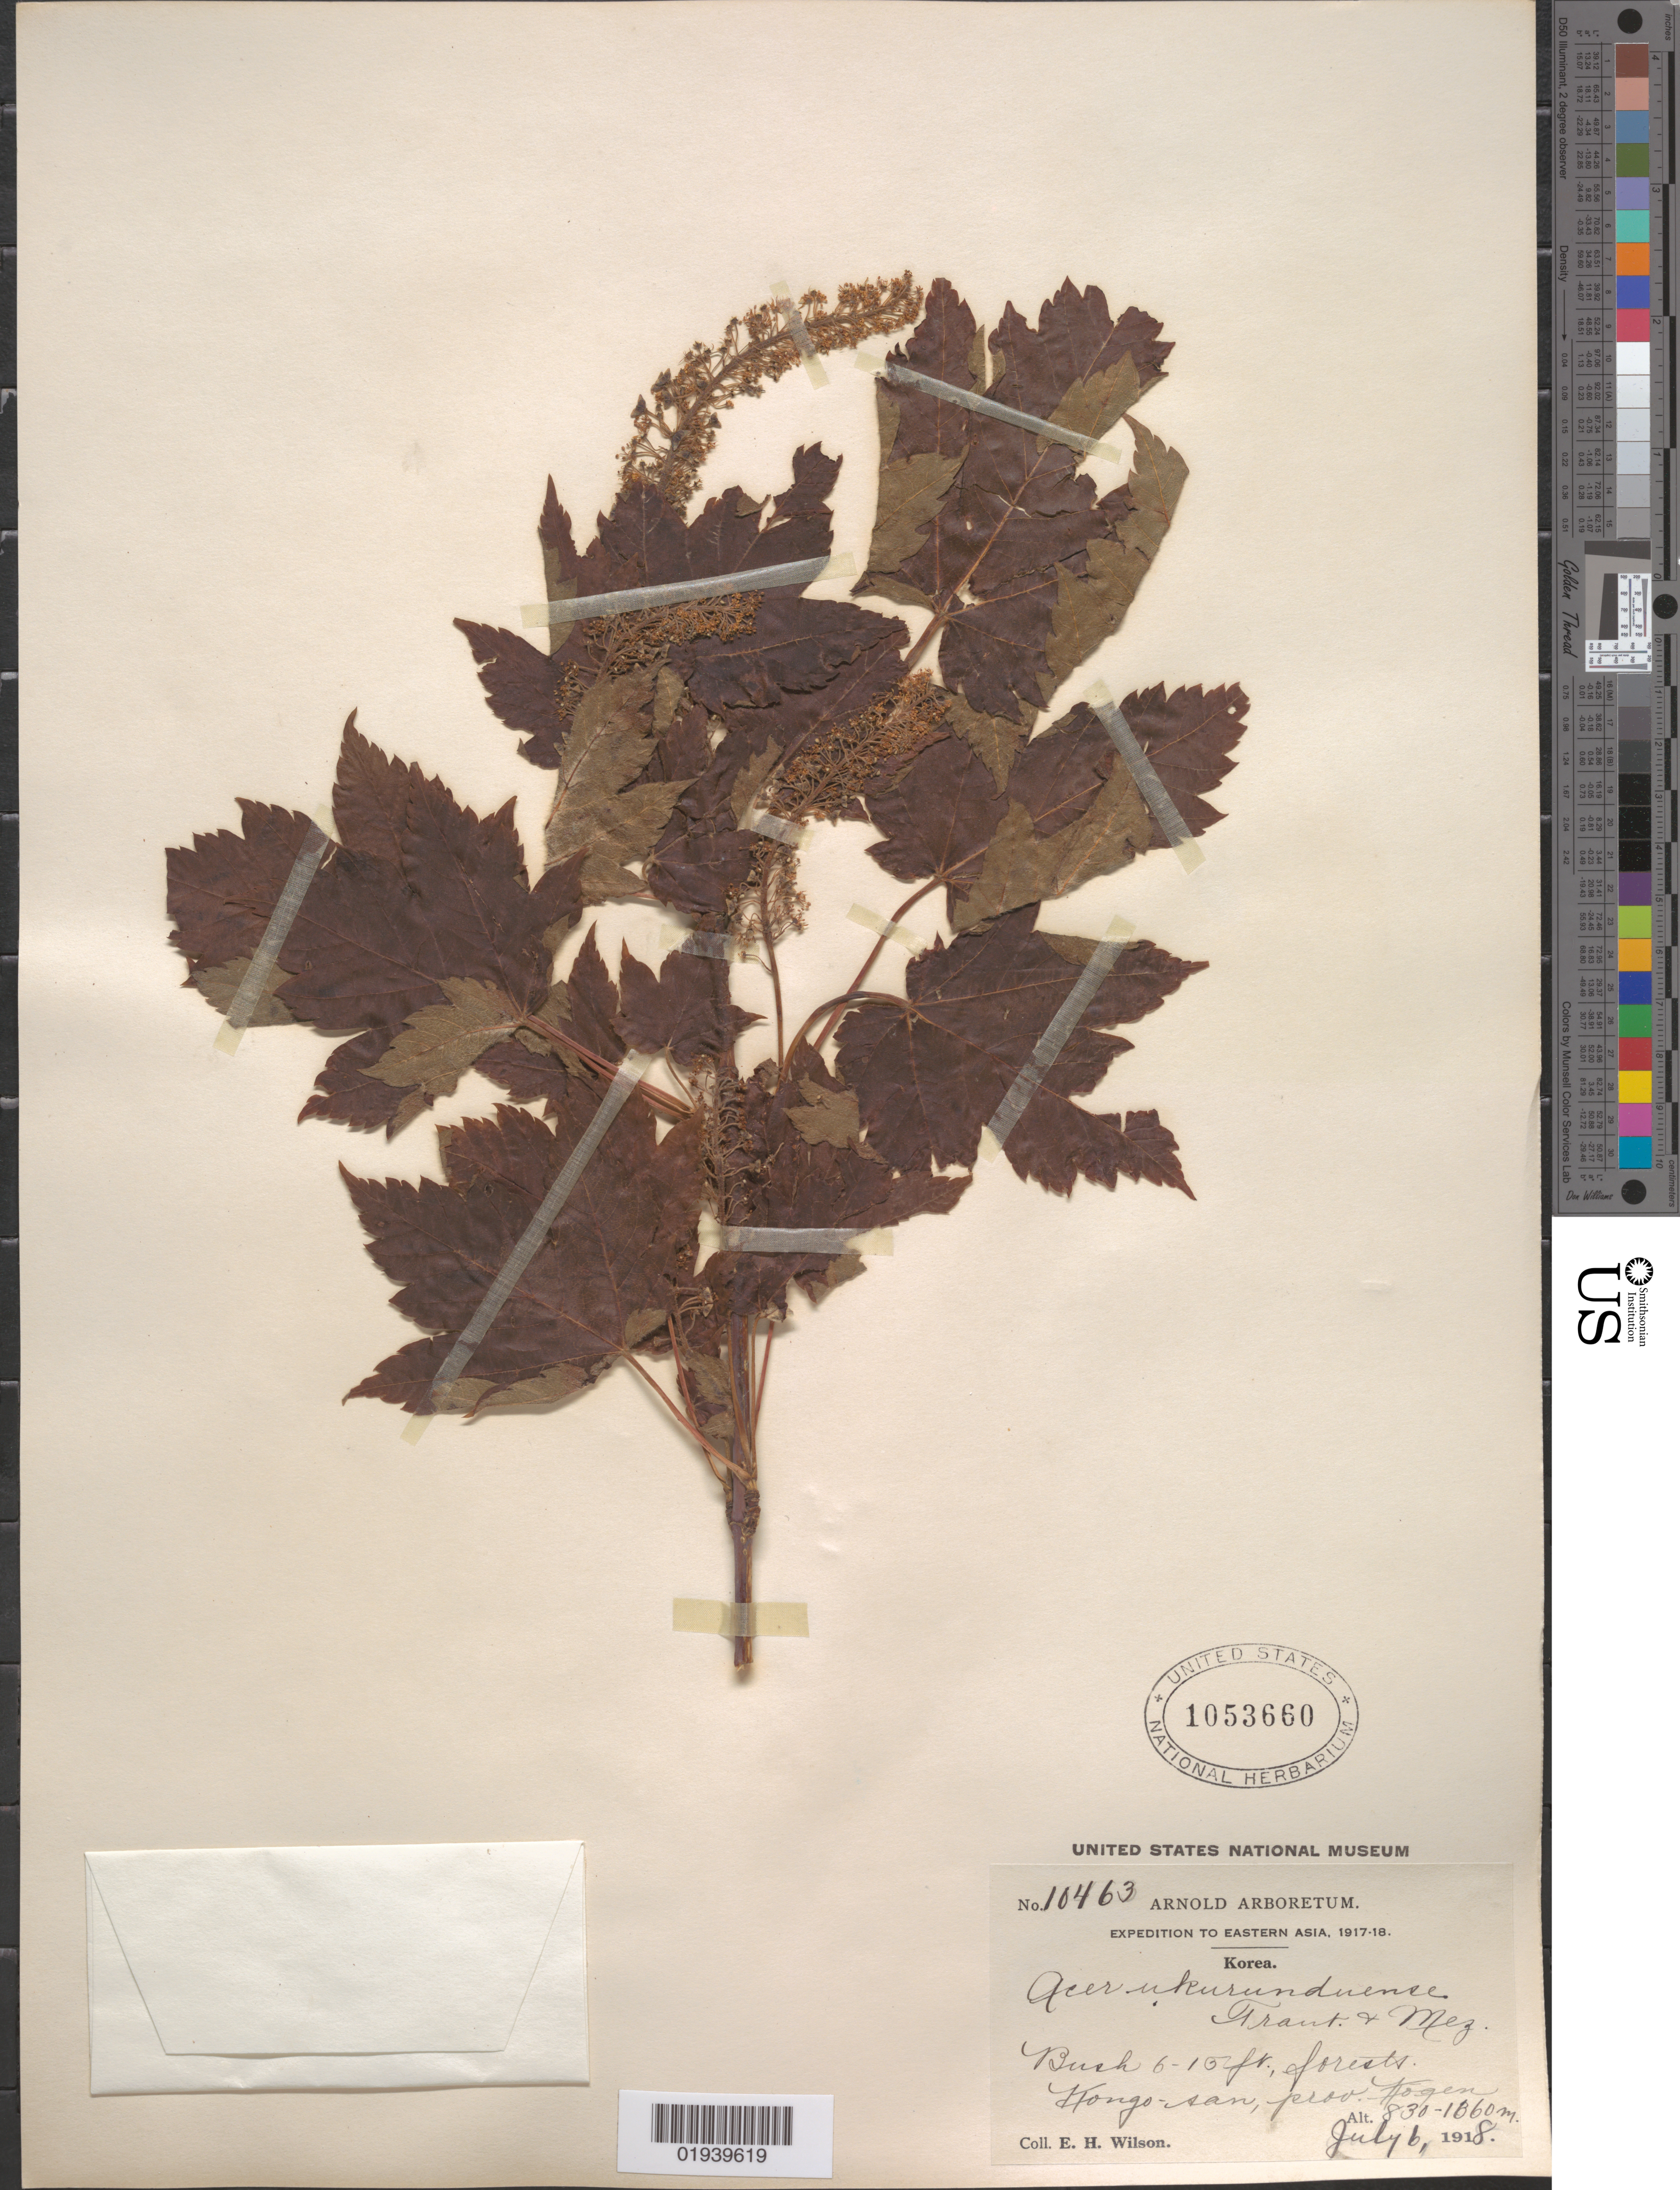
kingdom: Plantae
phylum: Tracheophyta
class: Magnoliopsida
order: Sapindales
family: Sapindaceae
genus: Acer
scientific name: Acer ukurunduense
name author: Trautv. & C.A. Mey.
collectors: E. H. Wilson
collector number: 10463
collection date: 1918-07-06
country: North Korea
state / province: Kangwon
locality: Kongo-san, Prov. Kogen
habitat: Forests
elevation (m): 830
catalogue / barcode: US 1053660